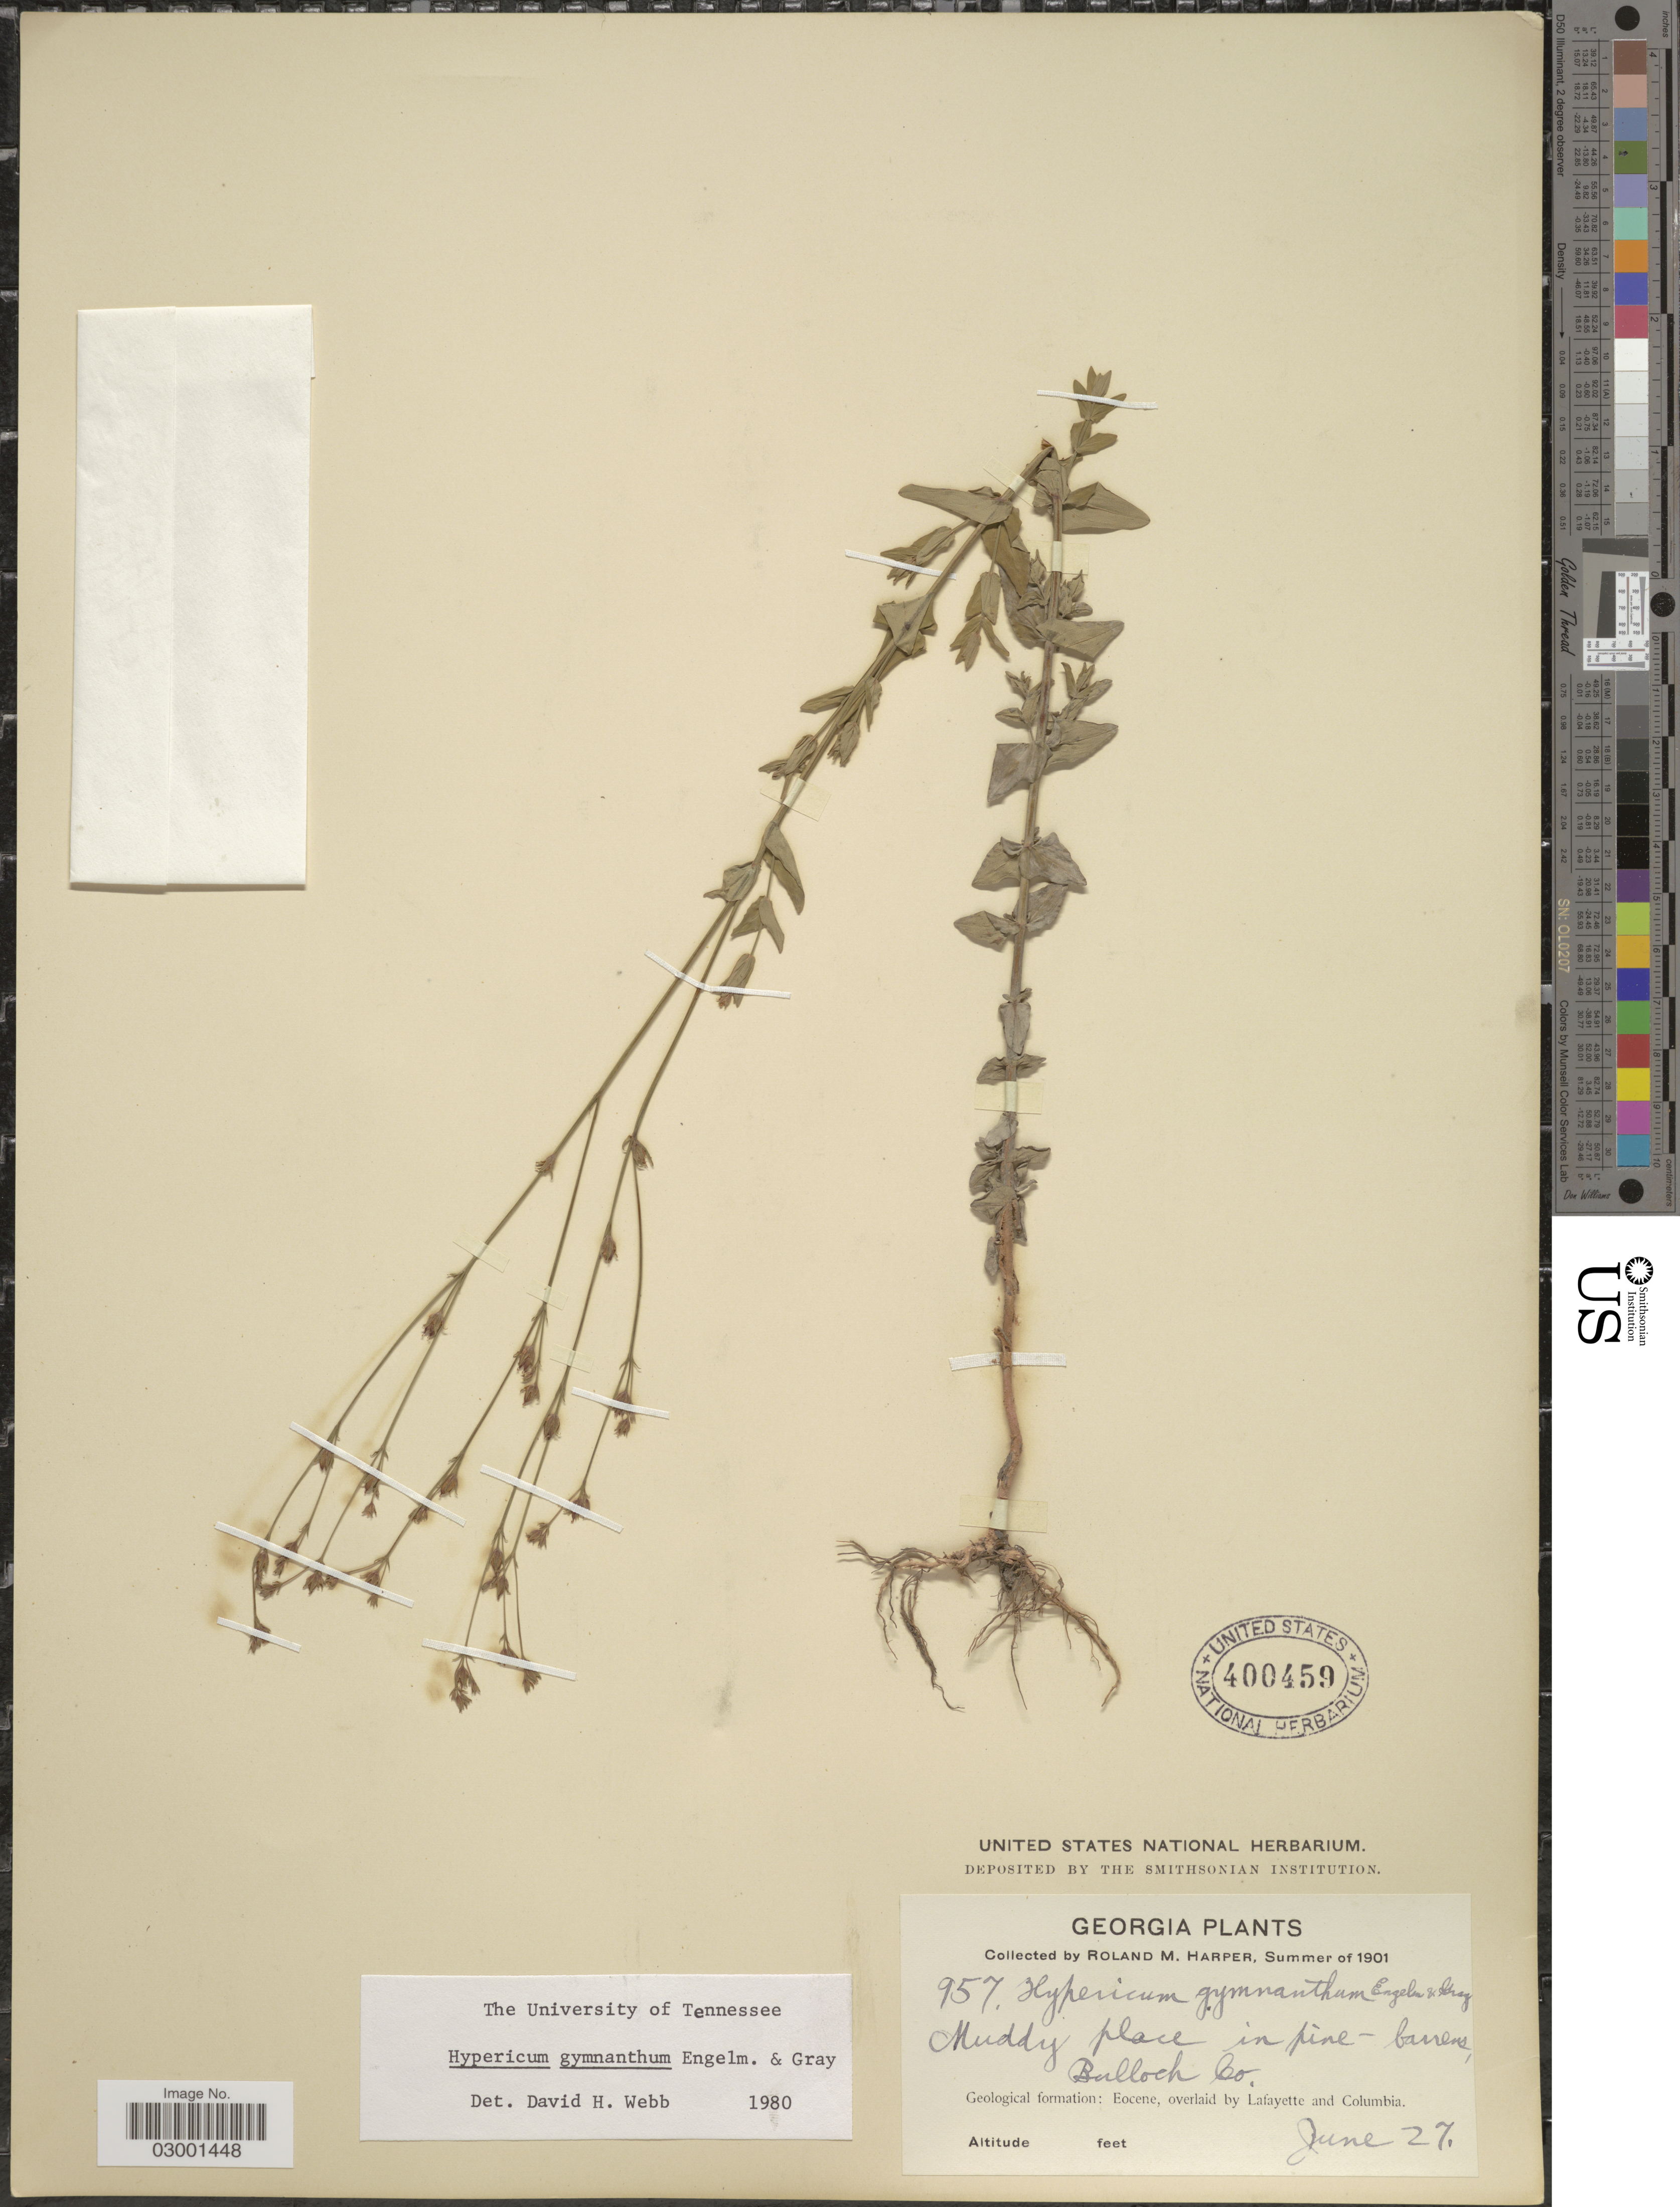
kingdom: Plantae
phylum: Tracheophyta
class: Magnoliopsida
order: Malpighiales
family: Hypericaceae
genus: Hypericum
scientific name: Hypericum gymnanthum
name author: Engelm. & A. Gray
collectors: R. M. Harper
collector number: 957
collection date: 1901-06-27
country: United States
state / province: Georgia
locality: Muddy place in pine-barrens, Bulloch Co. Geological formation: Eocene, overlaid by Lafayette and Columbia.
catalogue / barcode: US 400459